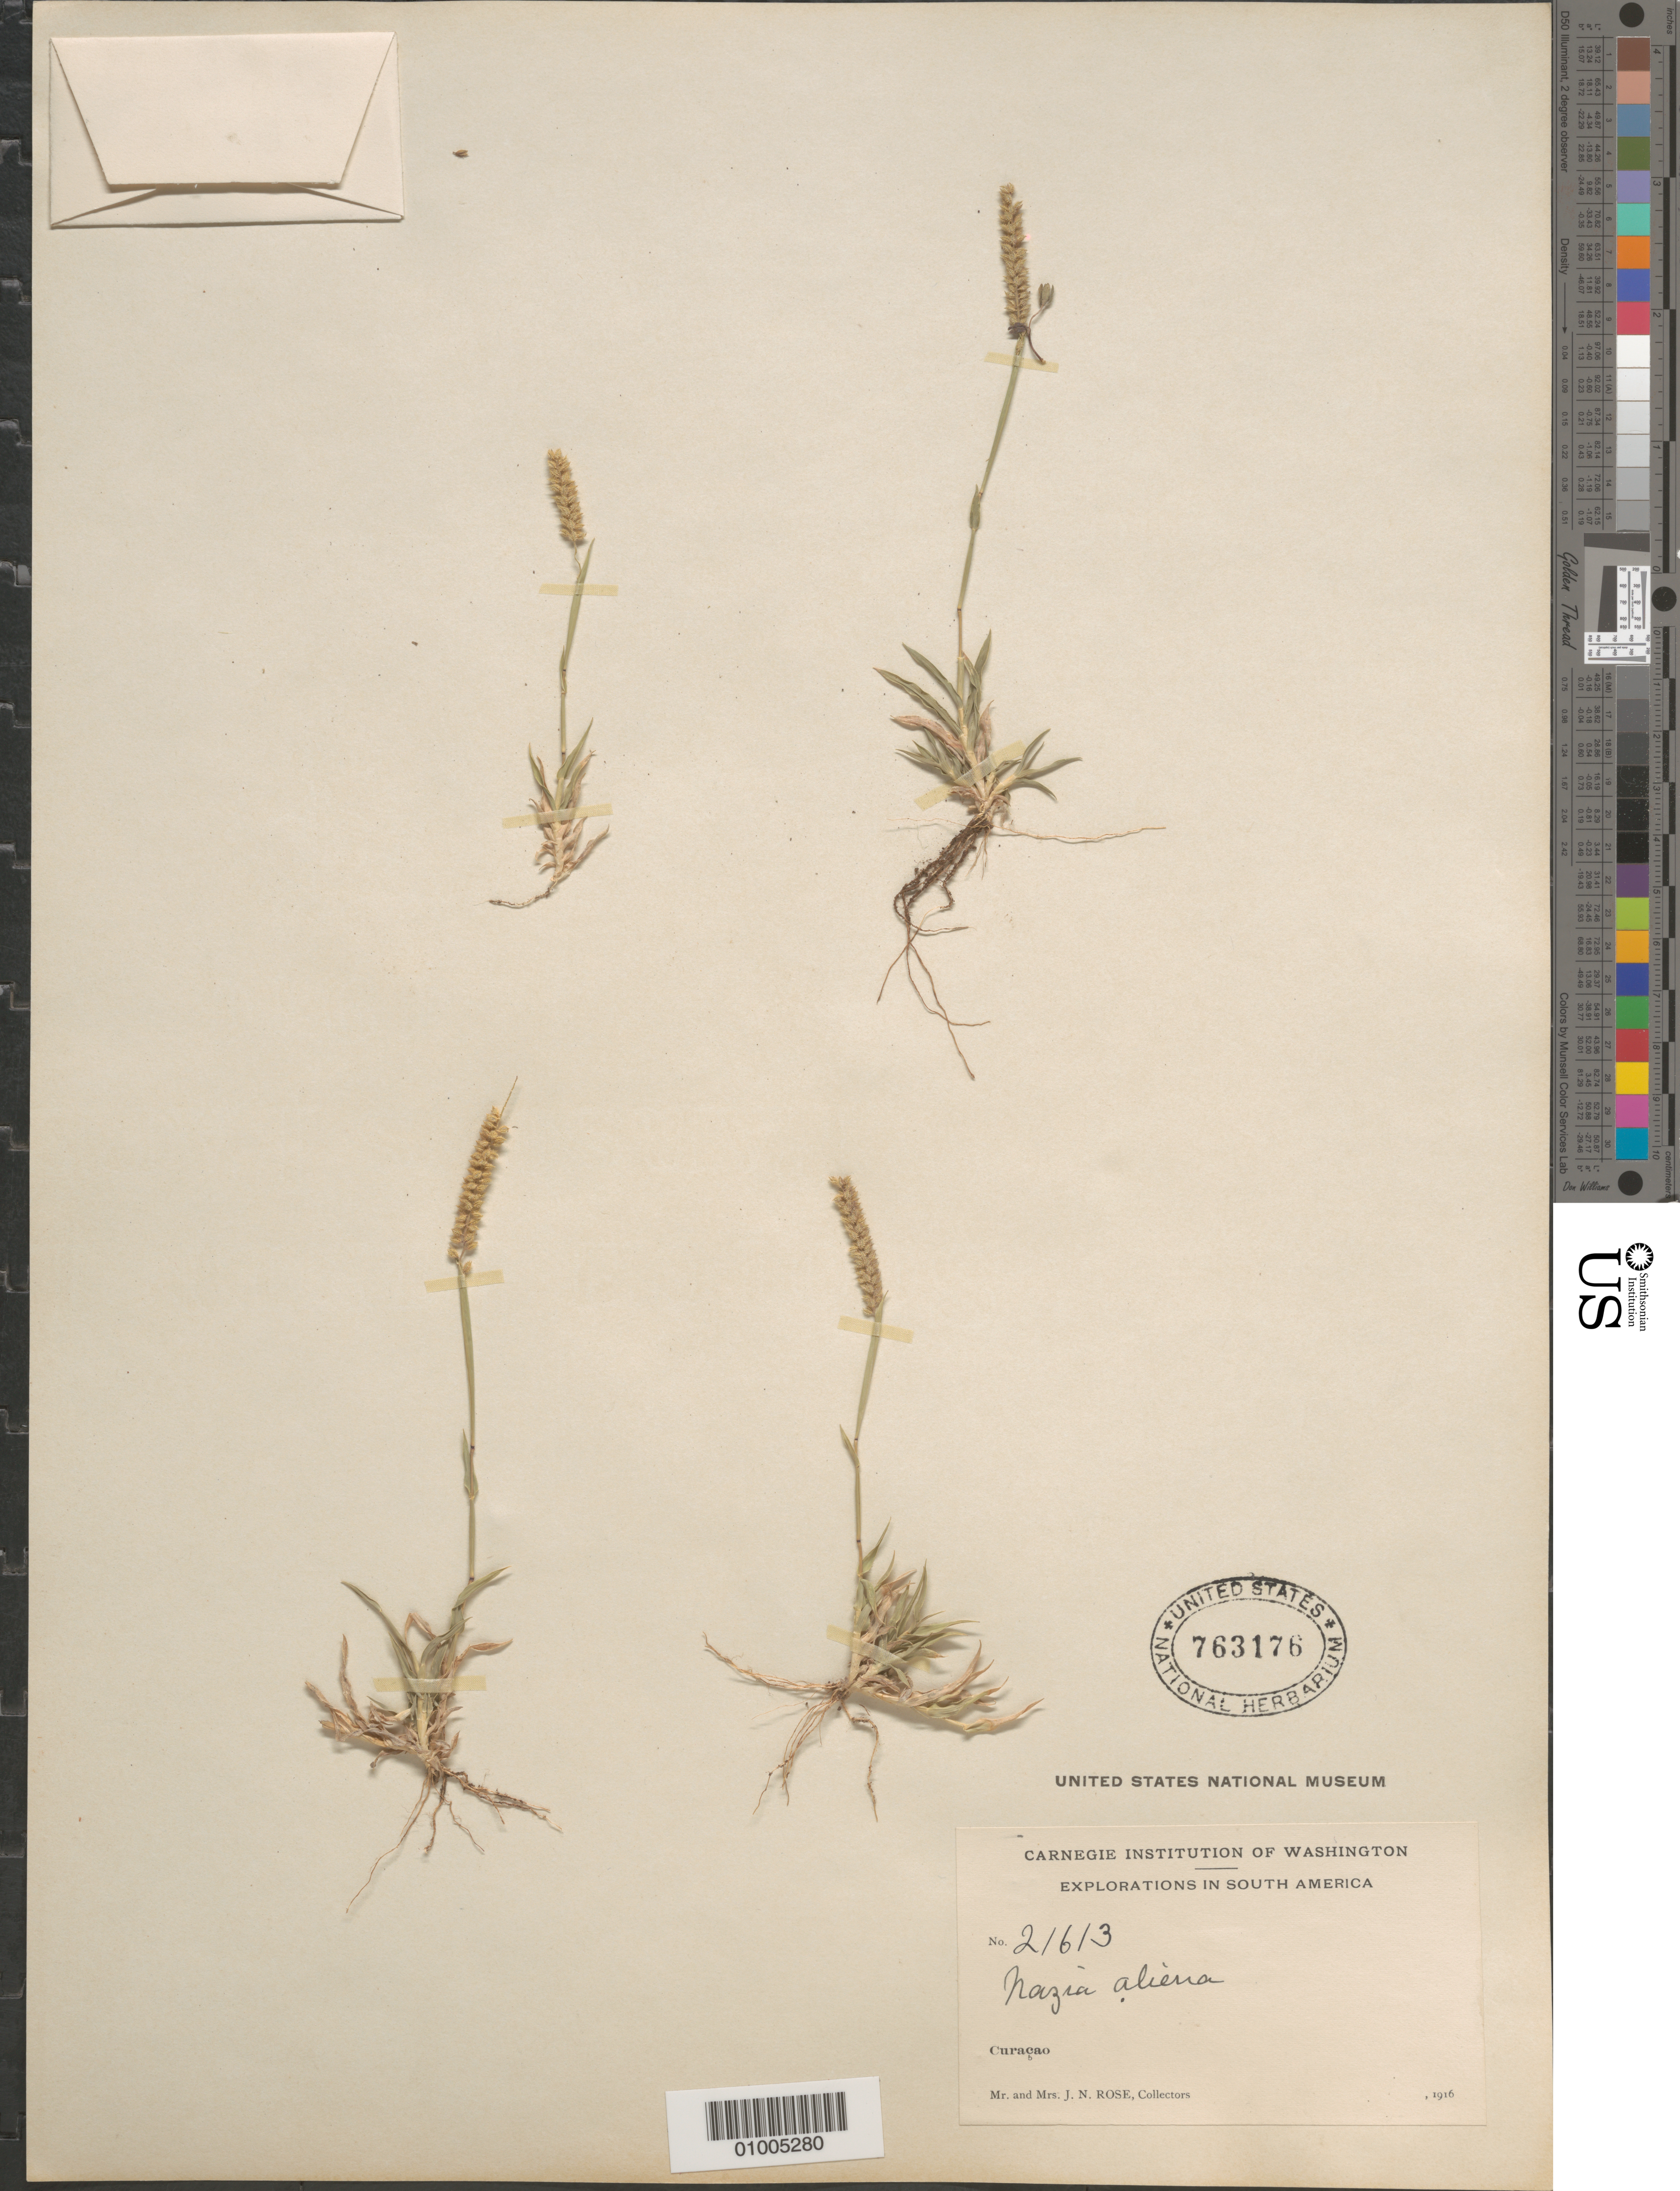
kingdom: Plantae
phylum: Tracheophyta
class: Liliopsida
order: Poales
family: Poaceae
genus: Tragus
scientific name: Tragus berteronianus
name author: Schult.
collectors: J. N. Rose & L. B. Rose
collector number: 21613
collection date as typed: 1916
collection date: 1916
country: Curaçao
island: Curaçao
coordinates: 0 N, 0 E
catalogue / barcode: US 763176